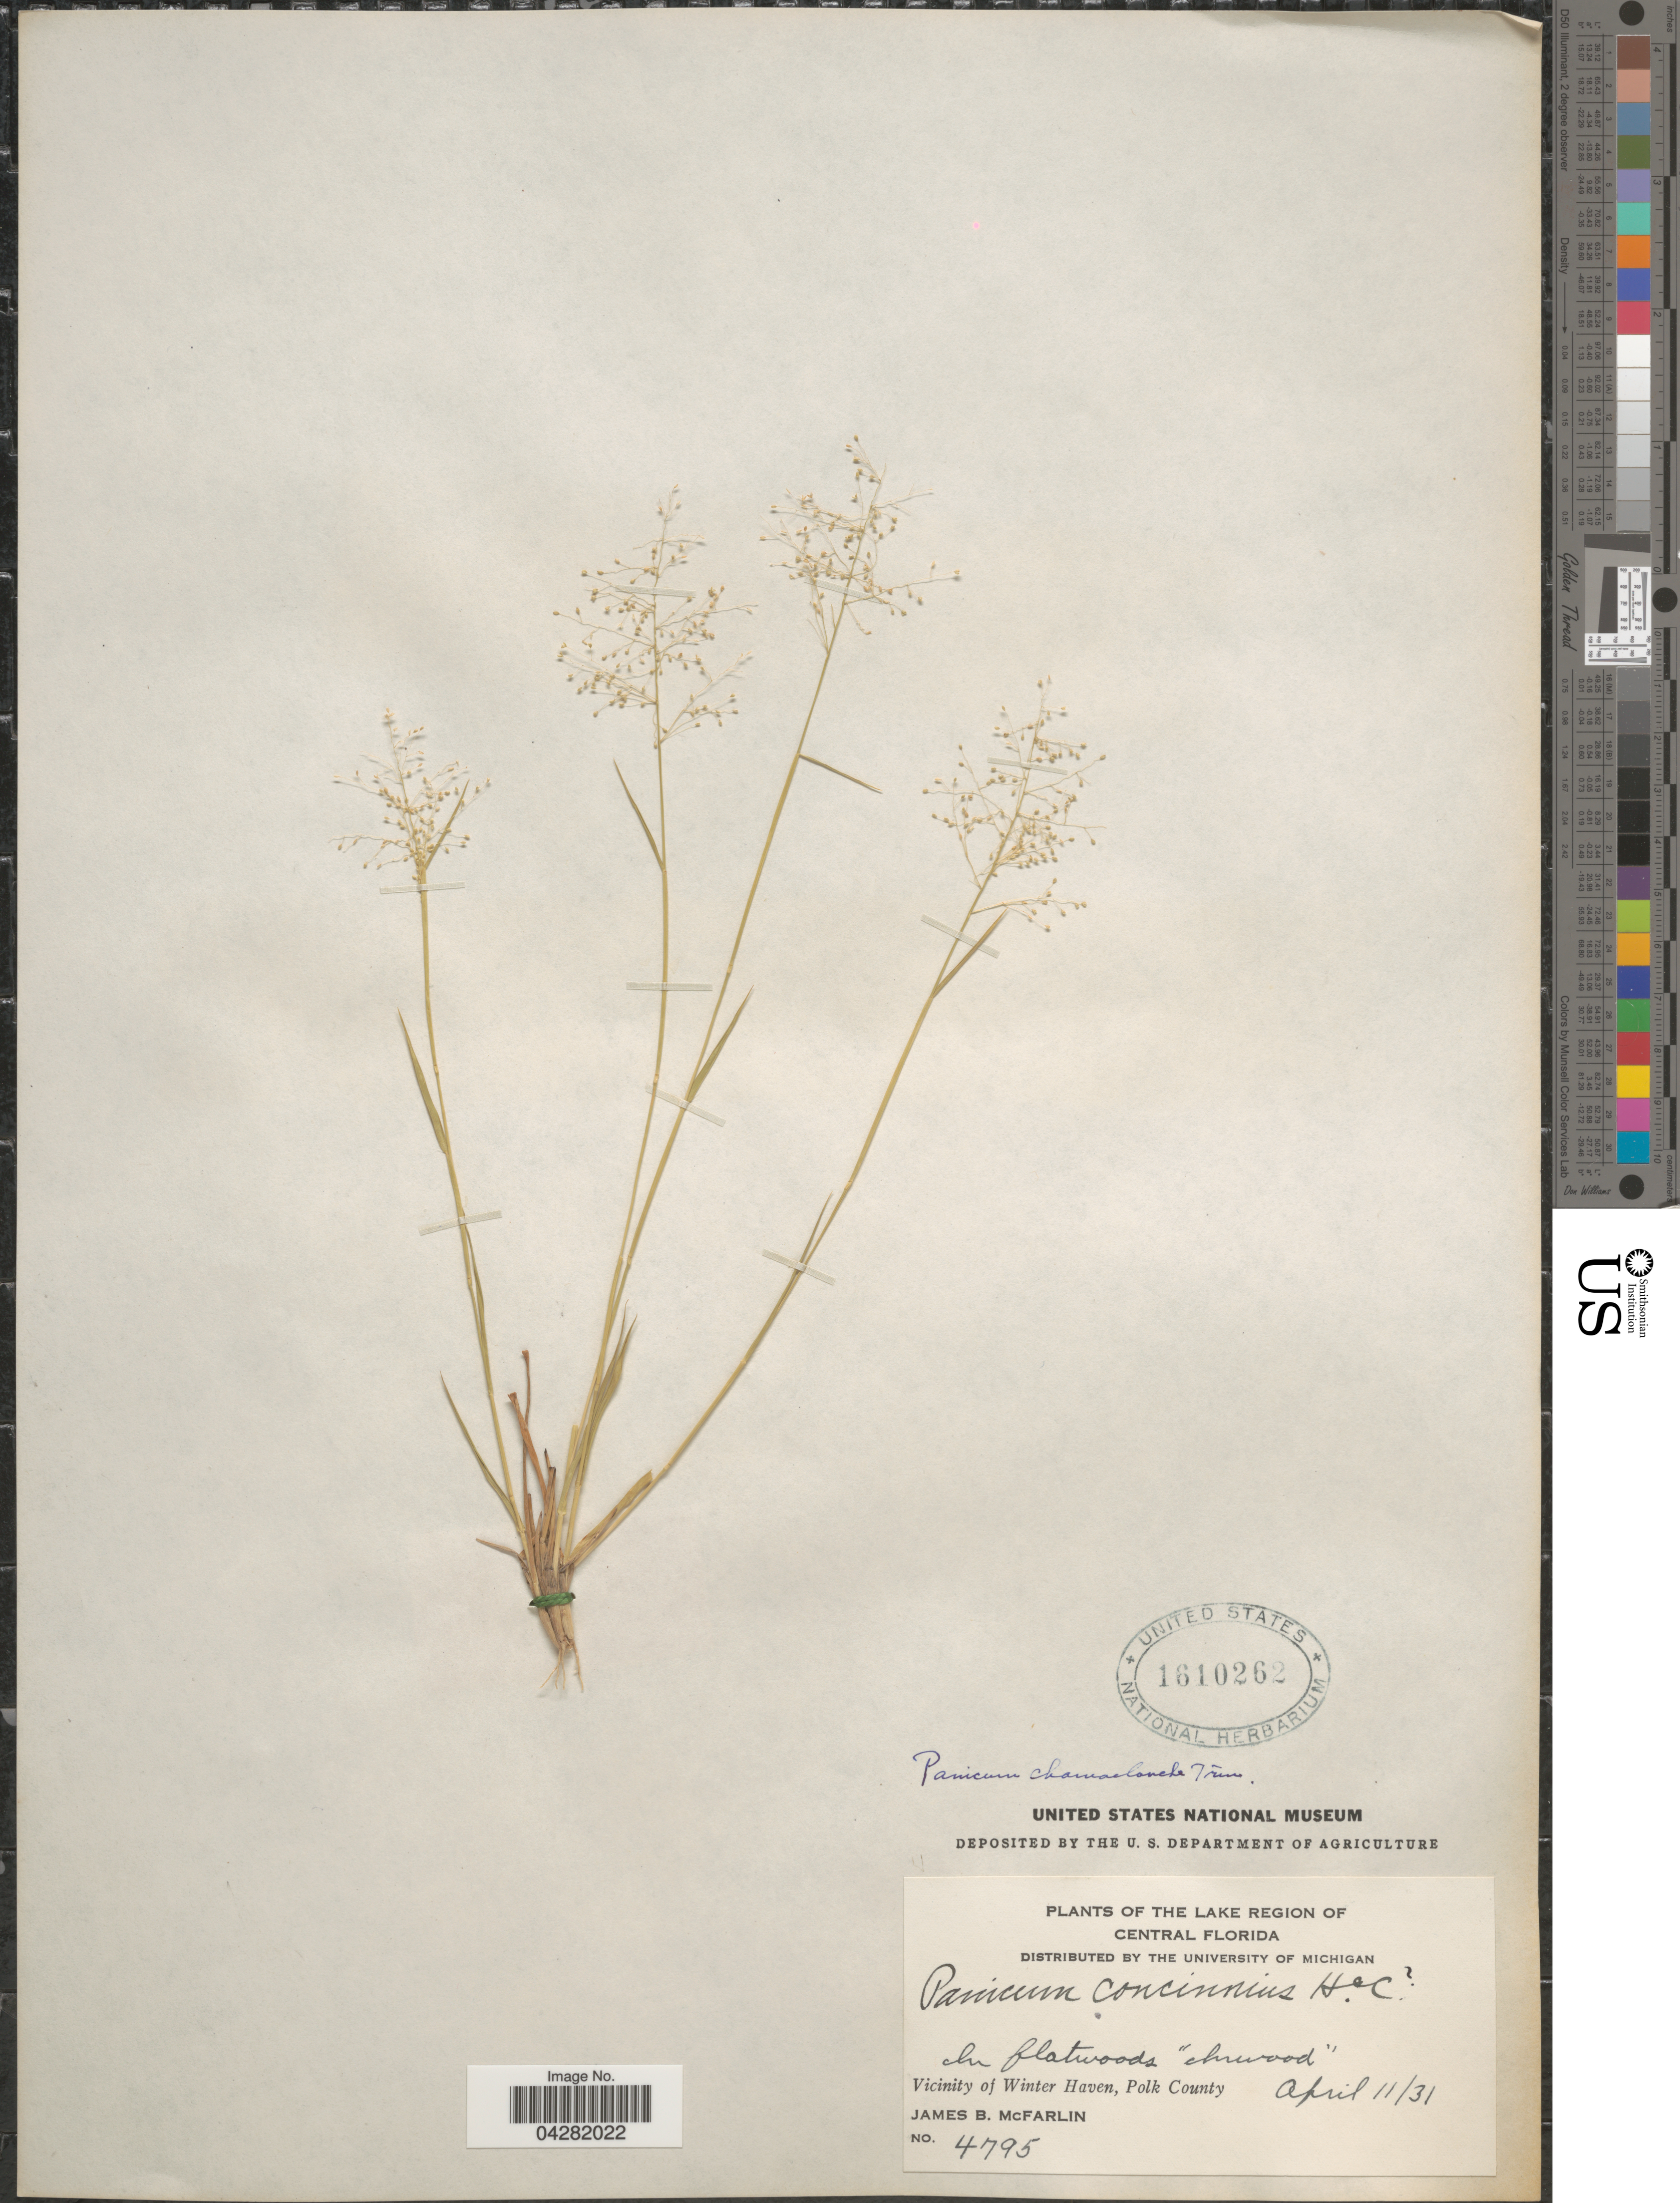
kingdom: Plantae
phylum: Tracheophyta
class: Liliopsida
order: Poales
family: Poaceae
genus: Dichanthelium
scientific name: Dichanthelium ensifolium var. ensifolium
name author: (Baldwin ex Elliot) Gould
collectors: J. McFarlin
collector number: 4795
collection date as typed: Transcribed d/m/y: 11/4/31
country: United States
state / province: Florida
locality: The Lake Region of Central Florida. Vicinity of Winter Haven, Polk County.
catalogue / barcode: US 1610262